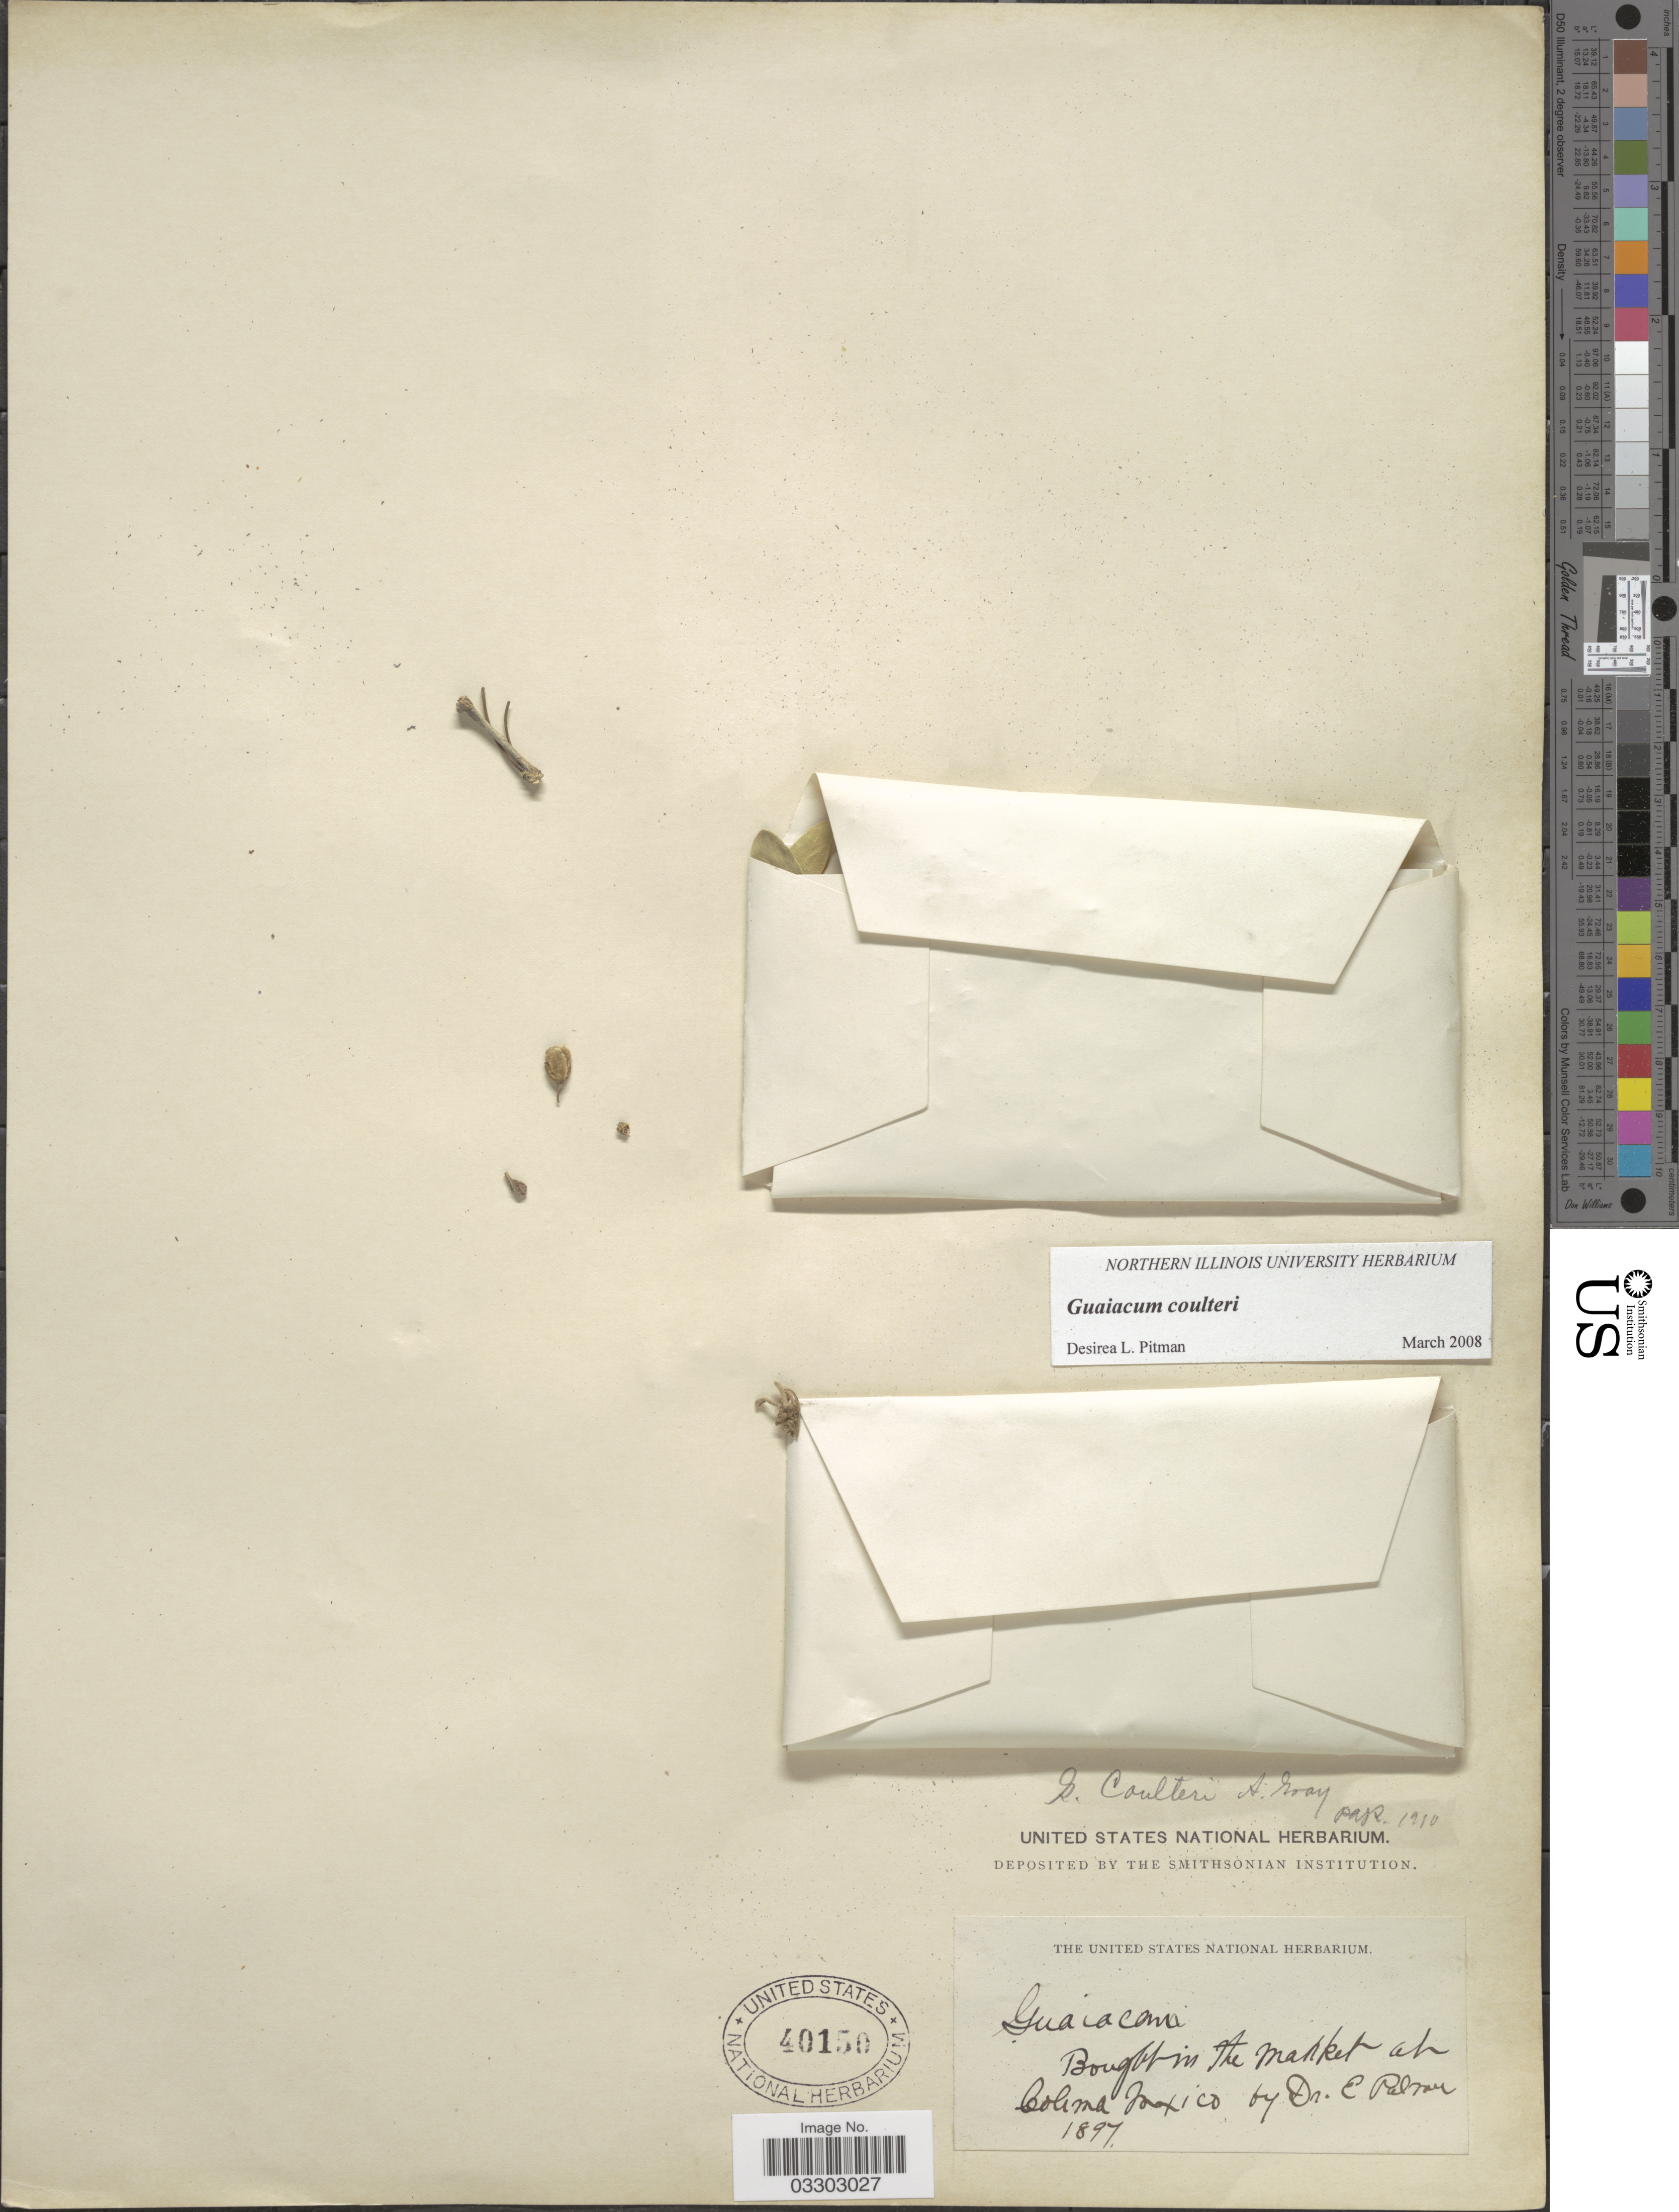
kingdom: Plantae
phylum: Tracheophyta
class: Magnoliopsida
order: Zygophyllales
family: Zygophyllaceae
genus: Guaiacum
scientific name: Guaiacum coulteri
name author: A. Gray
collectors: E. Palmer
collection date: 1897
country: Mexico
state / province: Colima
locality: Bought in the market at Colima.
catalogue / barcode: US 40150